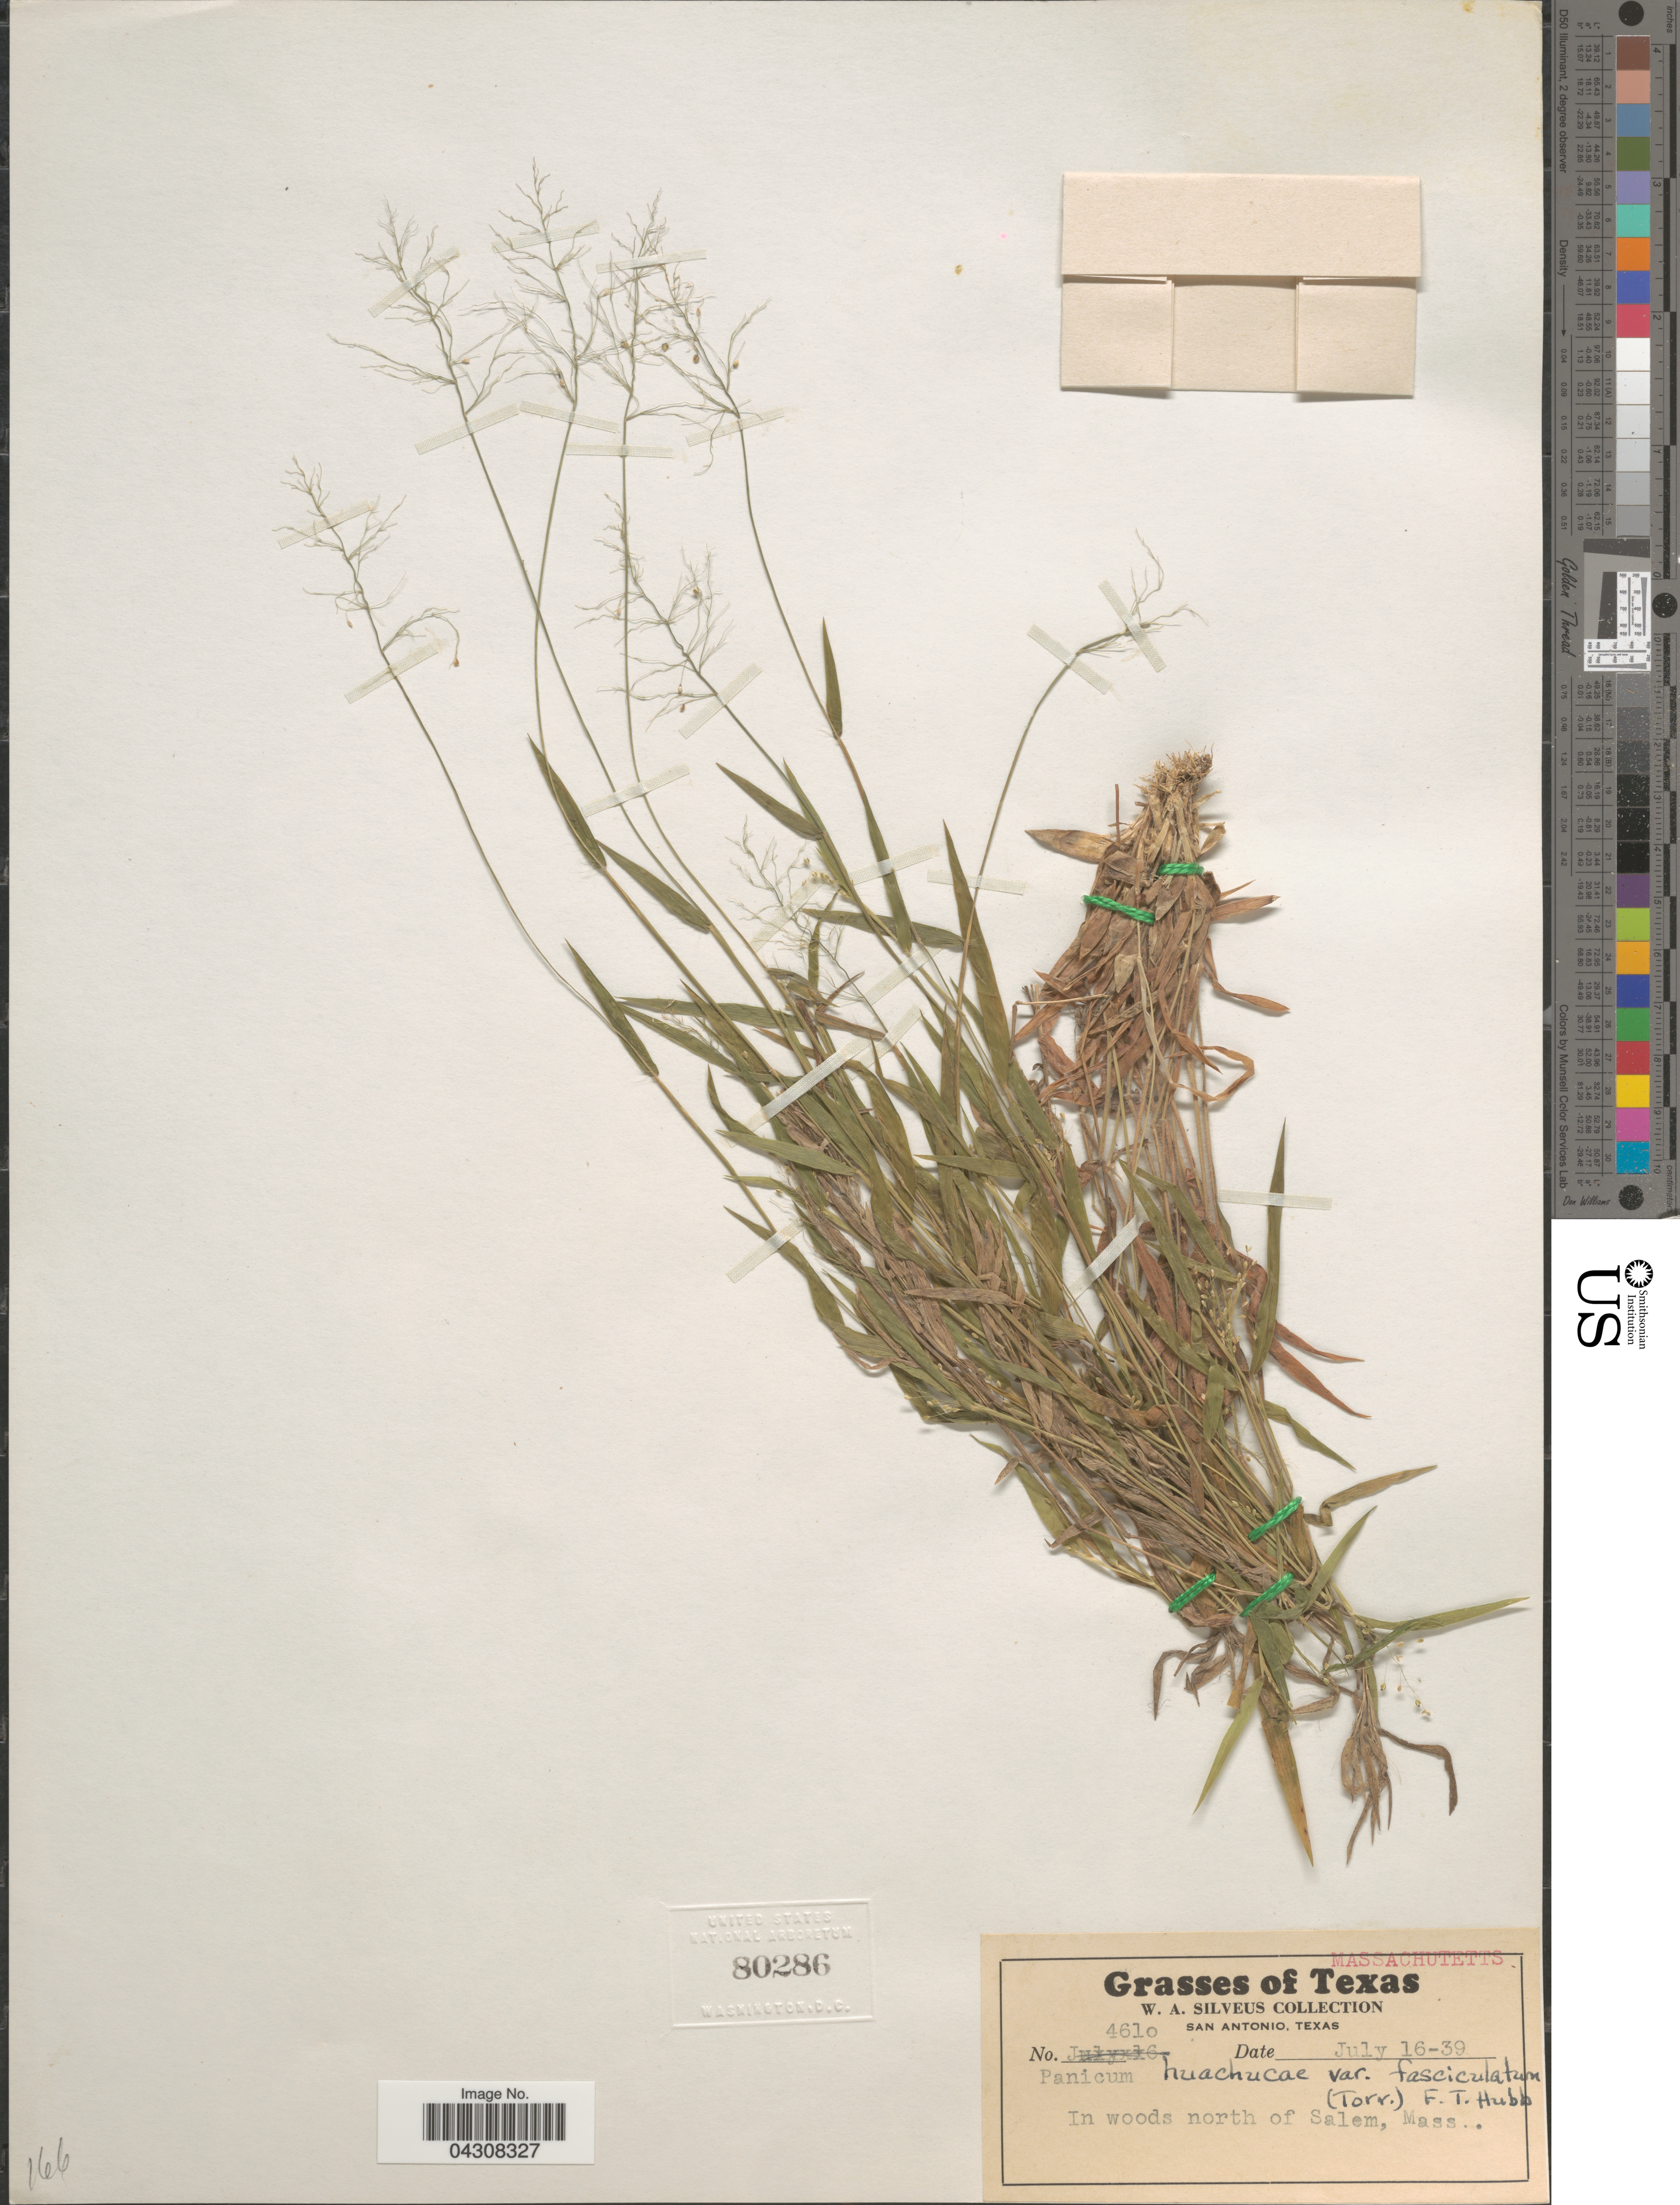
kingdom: Plantae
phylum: Tracheophyta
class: Liliopsida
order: Poales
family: Poaceae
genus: Dichanthelium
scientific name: Dichanthelium acuminatum var. acuminatum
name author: (Sw.) Gould & C.A. Clark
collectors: W. Silveus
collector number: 4610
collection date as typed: Transcribed d/m/y: 16/7/39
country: United States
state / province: Massachusetts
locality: In woods north of Salem.